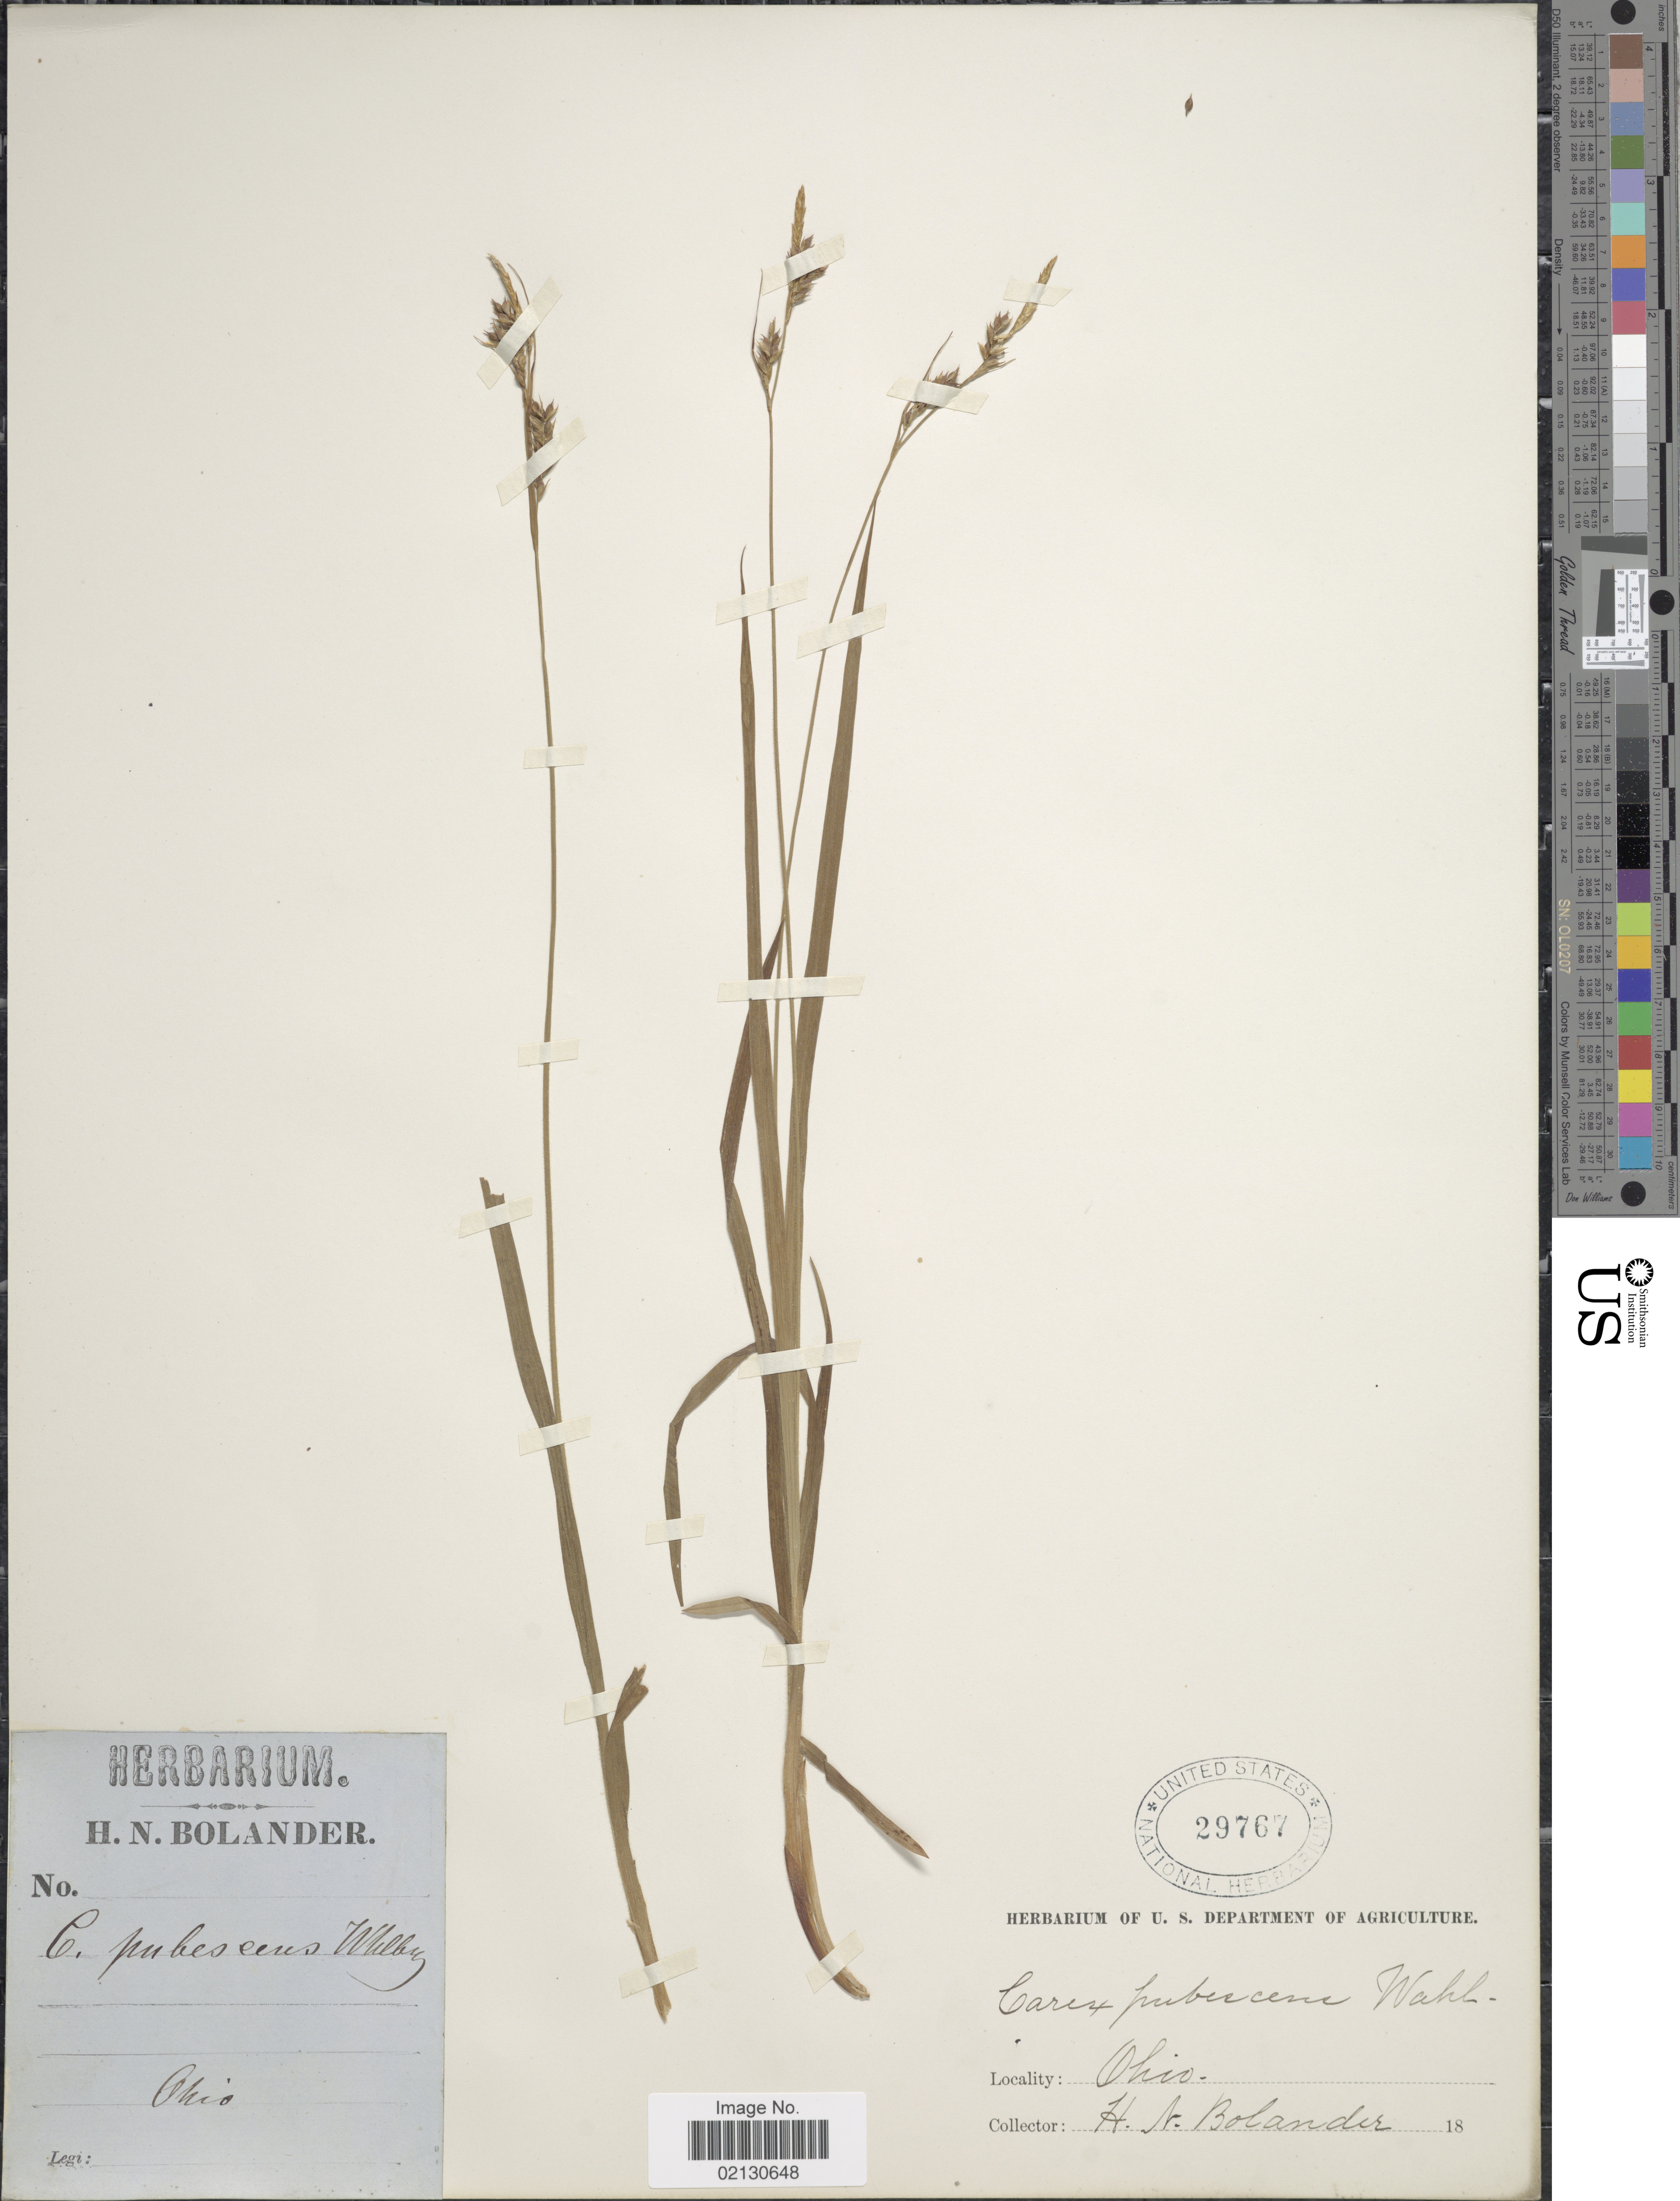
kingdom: Plantae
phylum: Tracheophyta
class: Liliopsida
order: Poales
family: Cyperaceae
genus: Carex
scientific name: Carex hirtifolia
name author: Mack.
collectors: H. Bolander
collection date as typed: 18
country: United States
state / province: Ohio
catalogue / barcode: US 29767